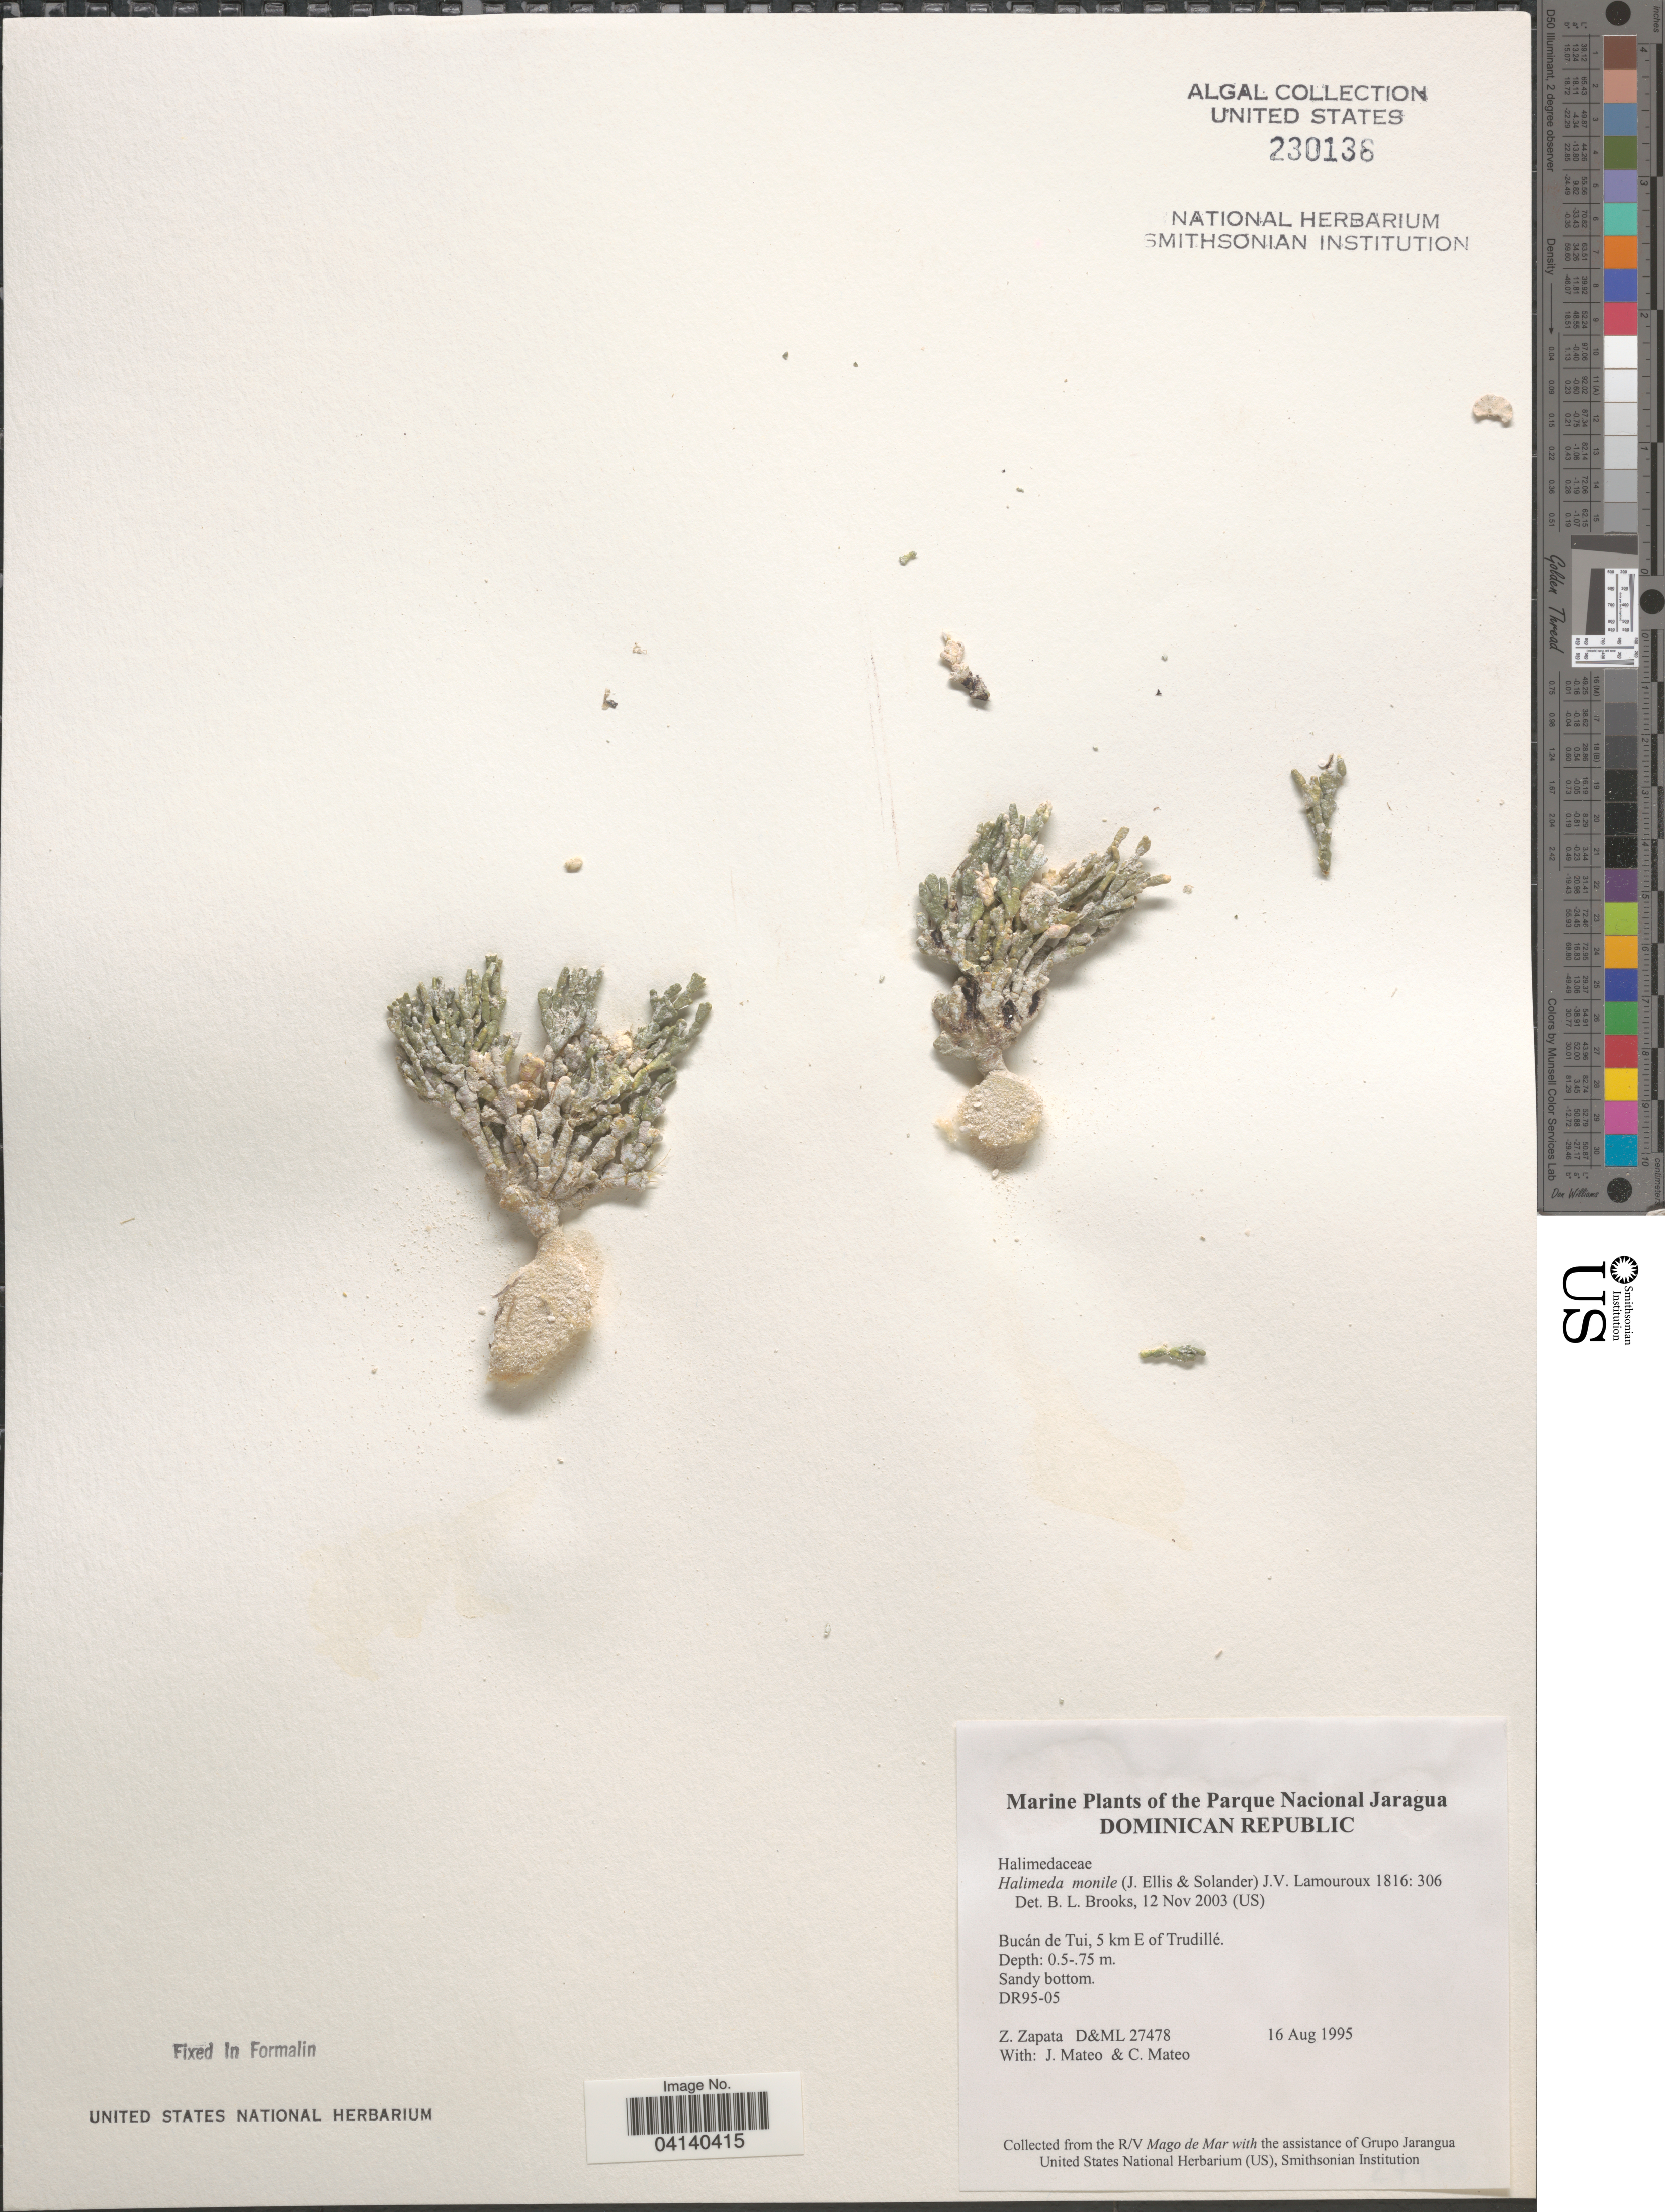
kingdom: Plantae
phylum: Chlorophyta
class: Ulvophyceae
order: Bryopsidales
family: Halimedaceae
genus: Halimeda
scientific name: Halimeda monile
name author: (J. Ellis & Sol.) J.V.Lamouroux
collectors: Z. Zapata, J. Mateo & C. Mateo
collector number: D&ML27478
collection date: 1995-08-16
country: Dominican Republic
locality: The Parque Nacional Jaragua. Bucán de Tui, 5 km E of Trudillé.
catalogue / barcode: US 230138